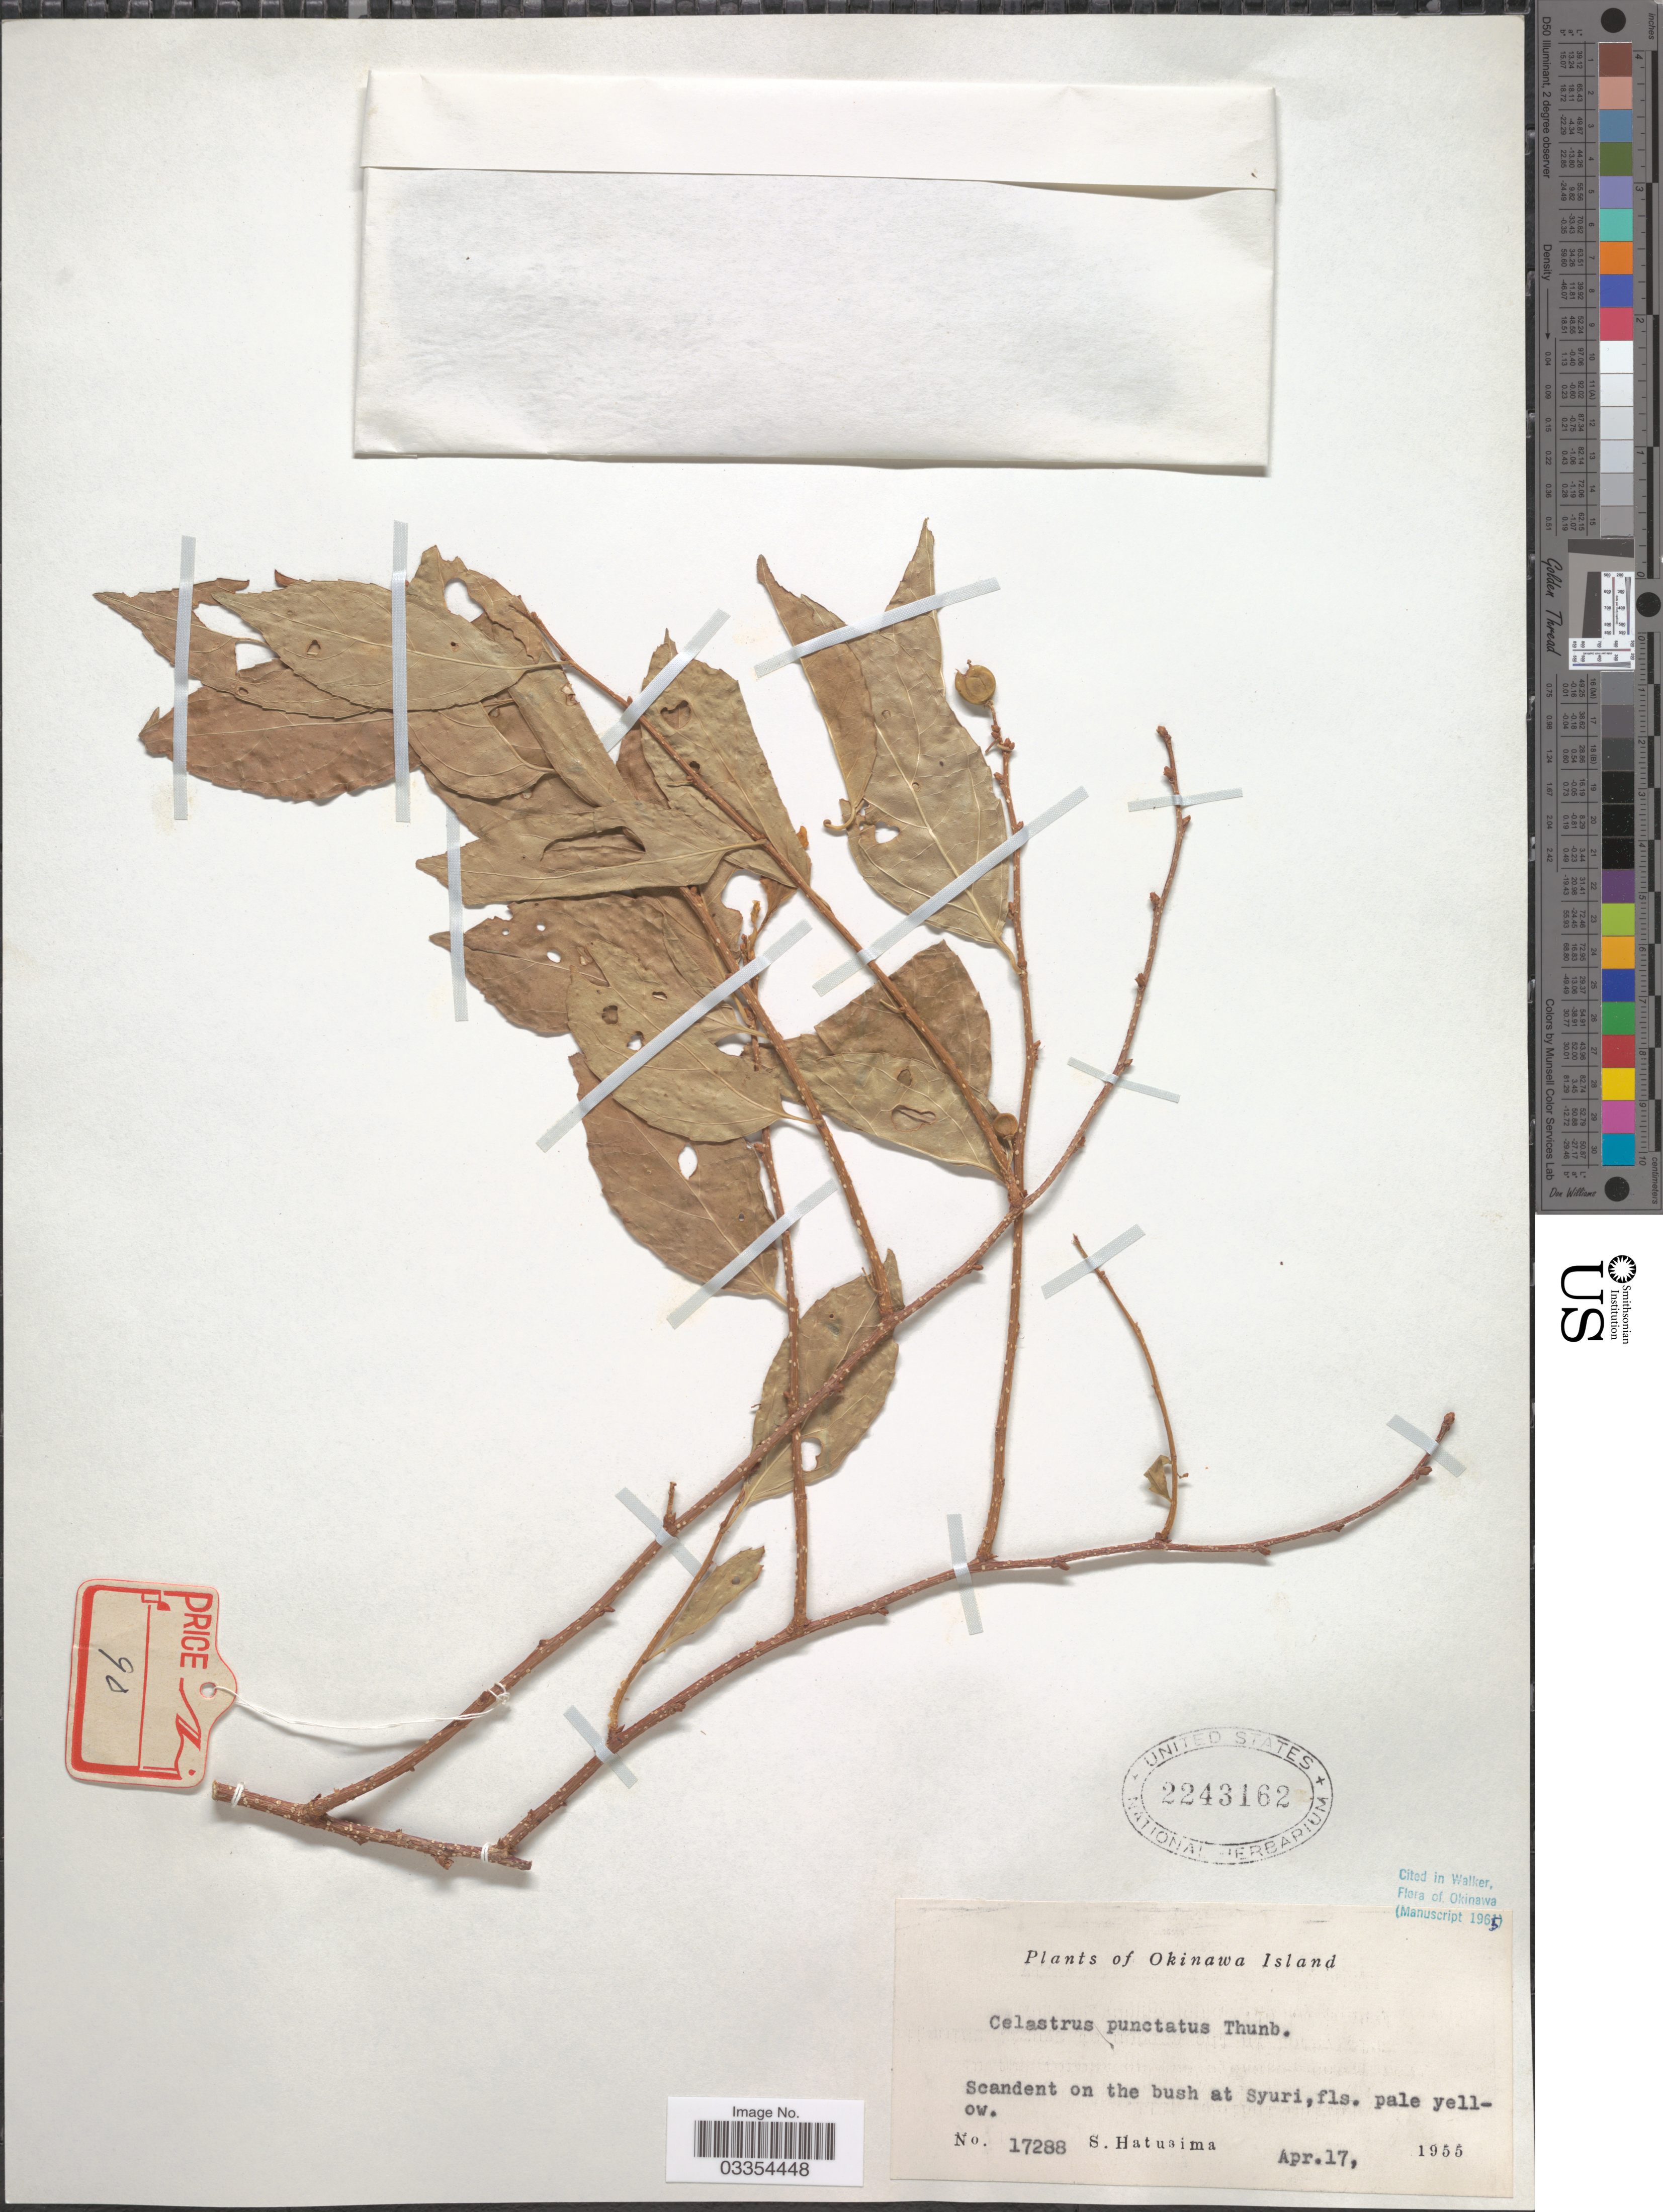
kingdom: Plantae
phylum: Tracheophyta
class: Magnoliopsida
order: Celastrales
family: Celastraceae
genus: Celastrus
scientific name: Celastrus punctatus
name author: Thunb.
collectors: S. Hatusima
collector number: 17288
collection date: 1955-04-17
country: Japan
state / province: Okinawa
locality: Okinawa Island, Scandent on the bush at Syuri.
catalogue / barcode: US 2243162